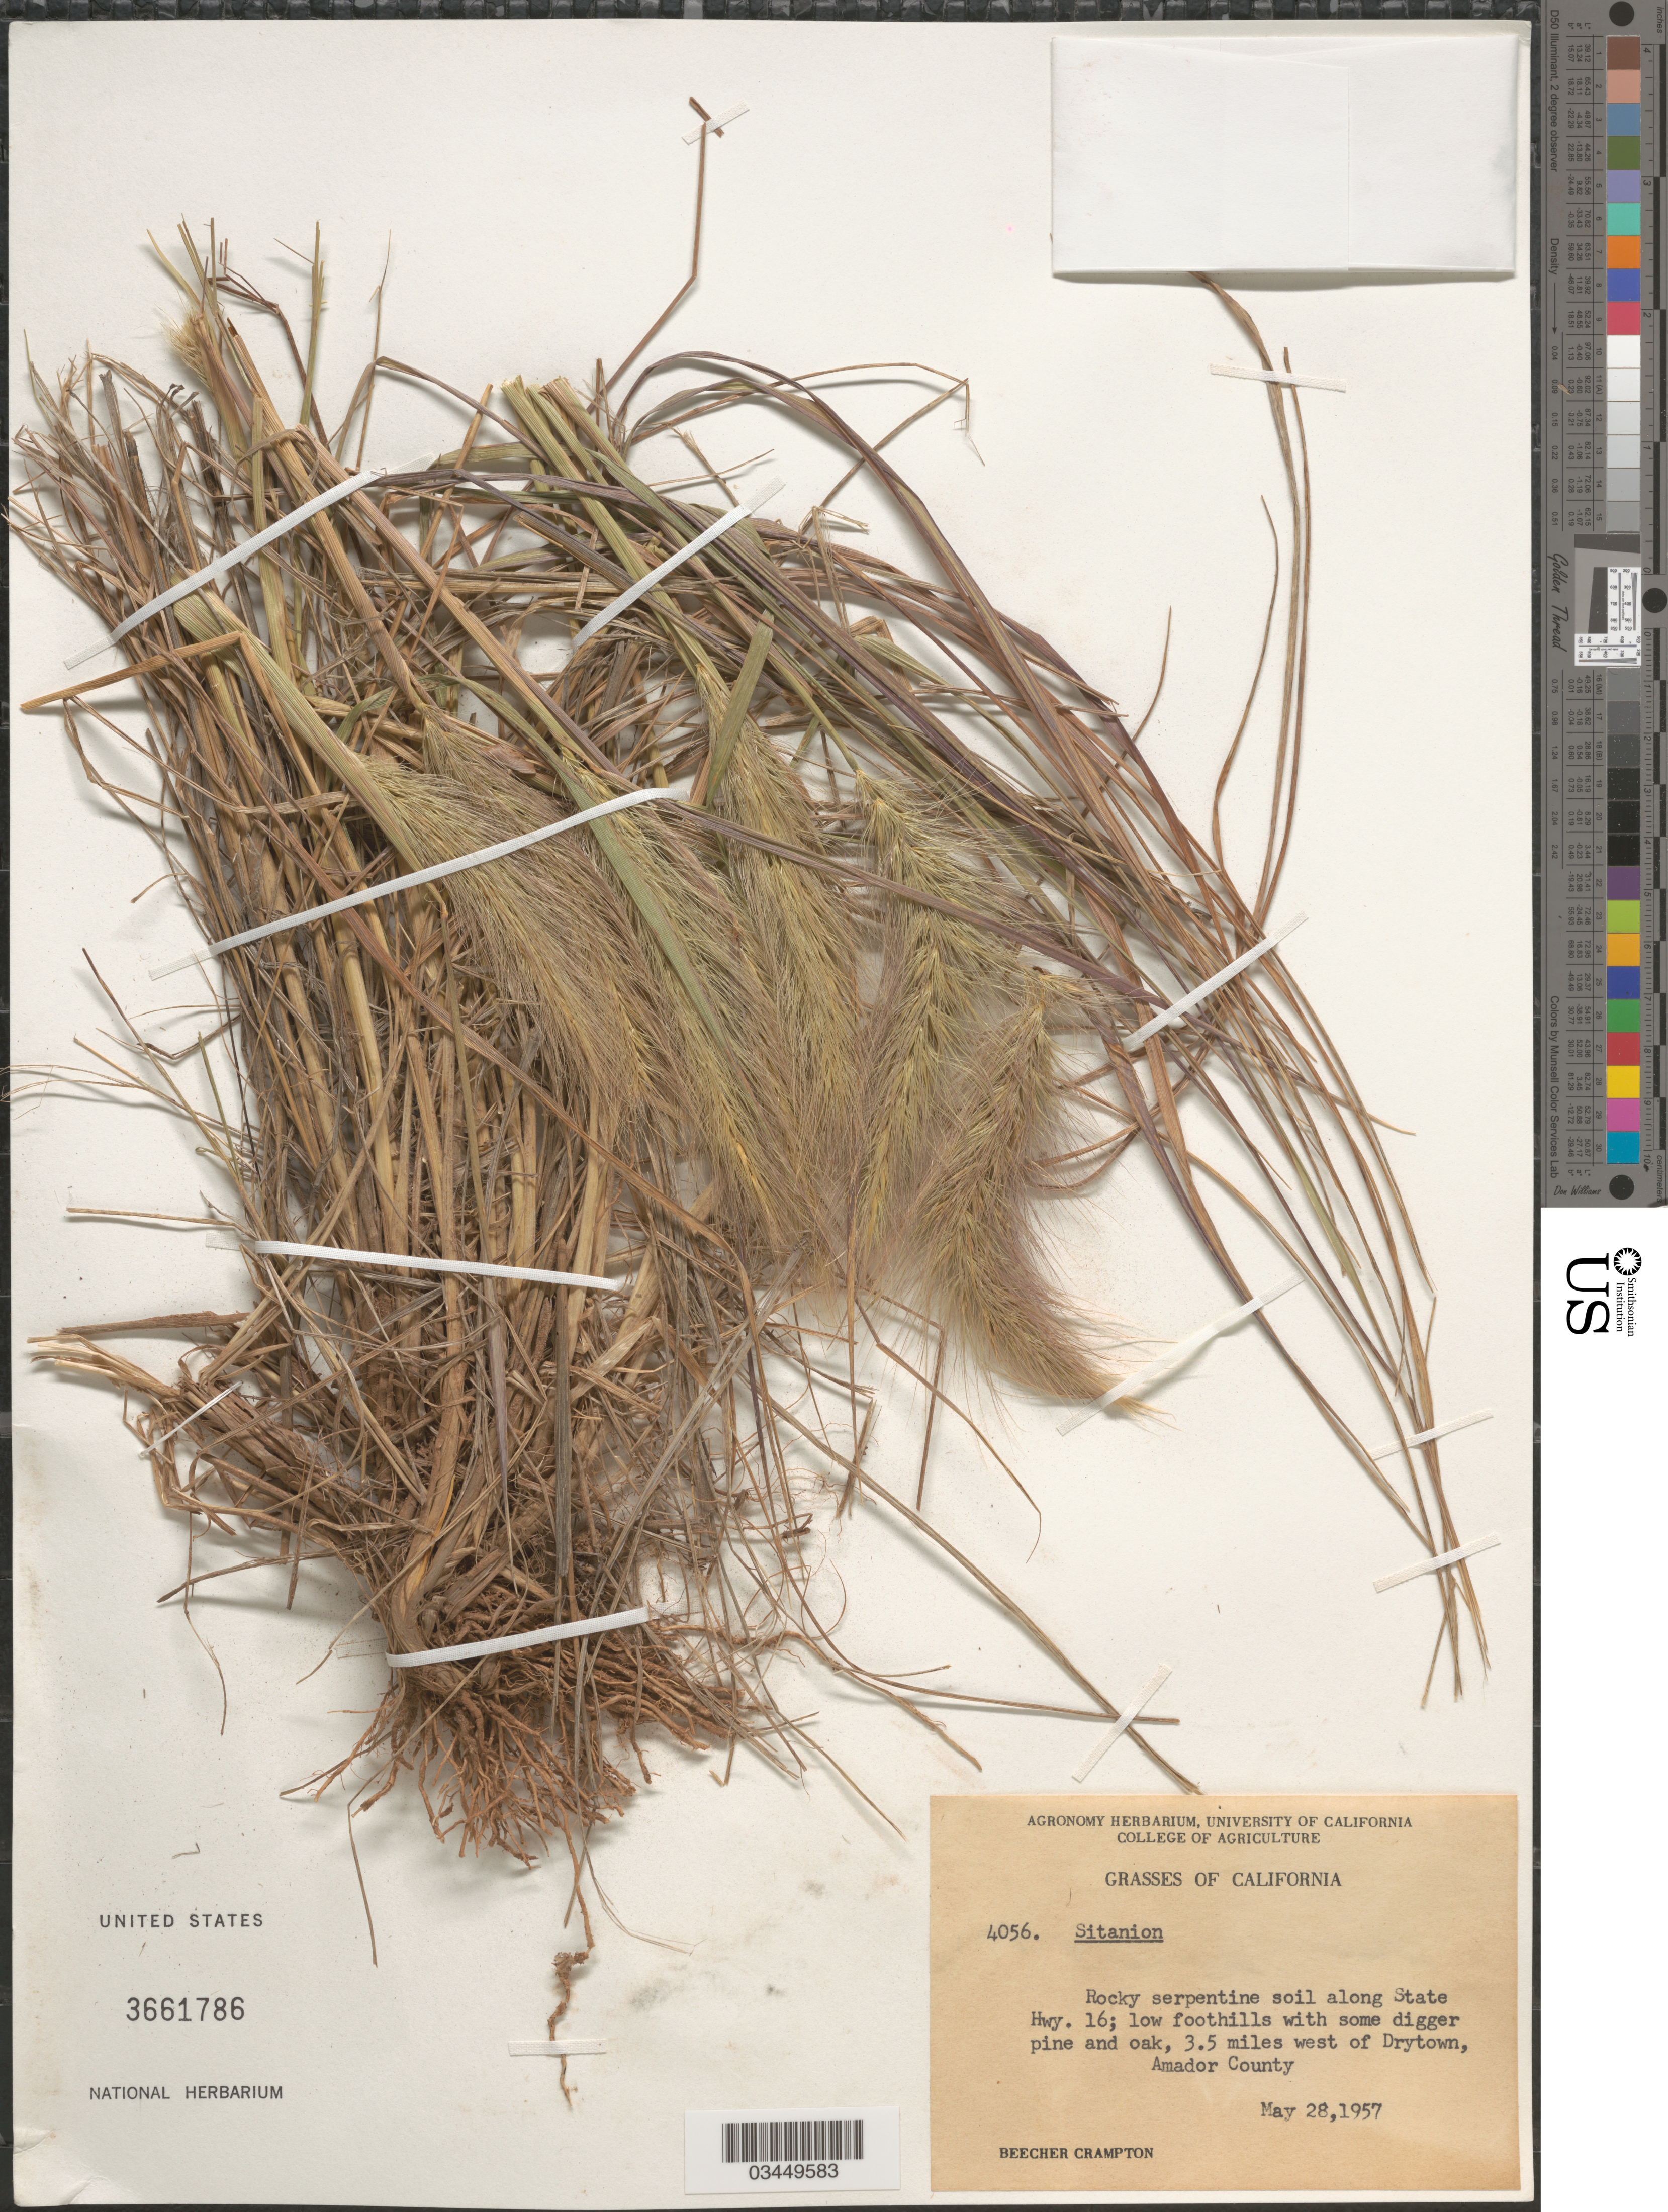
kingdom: Plantae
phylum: Tracheophyta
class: Liliopsida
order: Poales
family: Poaceae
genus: Elymus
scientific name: Elymus sp.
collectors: B. Crampton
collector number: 4056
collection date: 1957-05-28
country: United States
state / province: California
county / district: Amador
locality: Along State Hwy. 16; low foothills with some digger pine and oak, 3.5 miles west of Drytown, Amador County.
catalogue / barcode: US 3661786